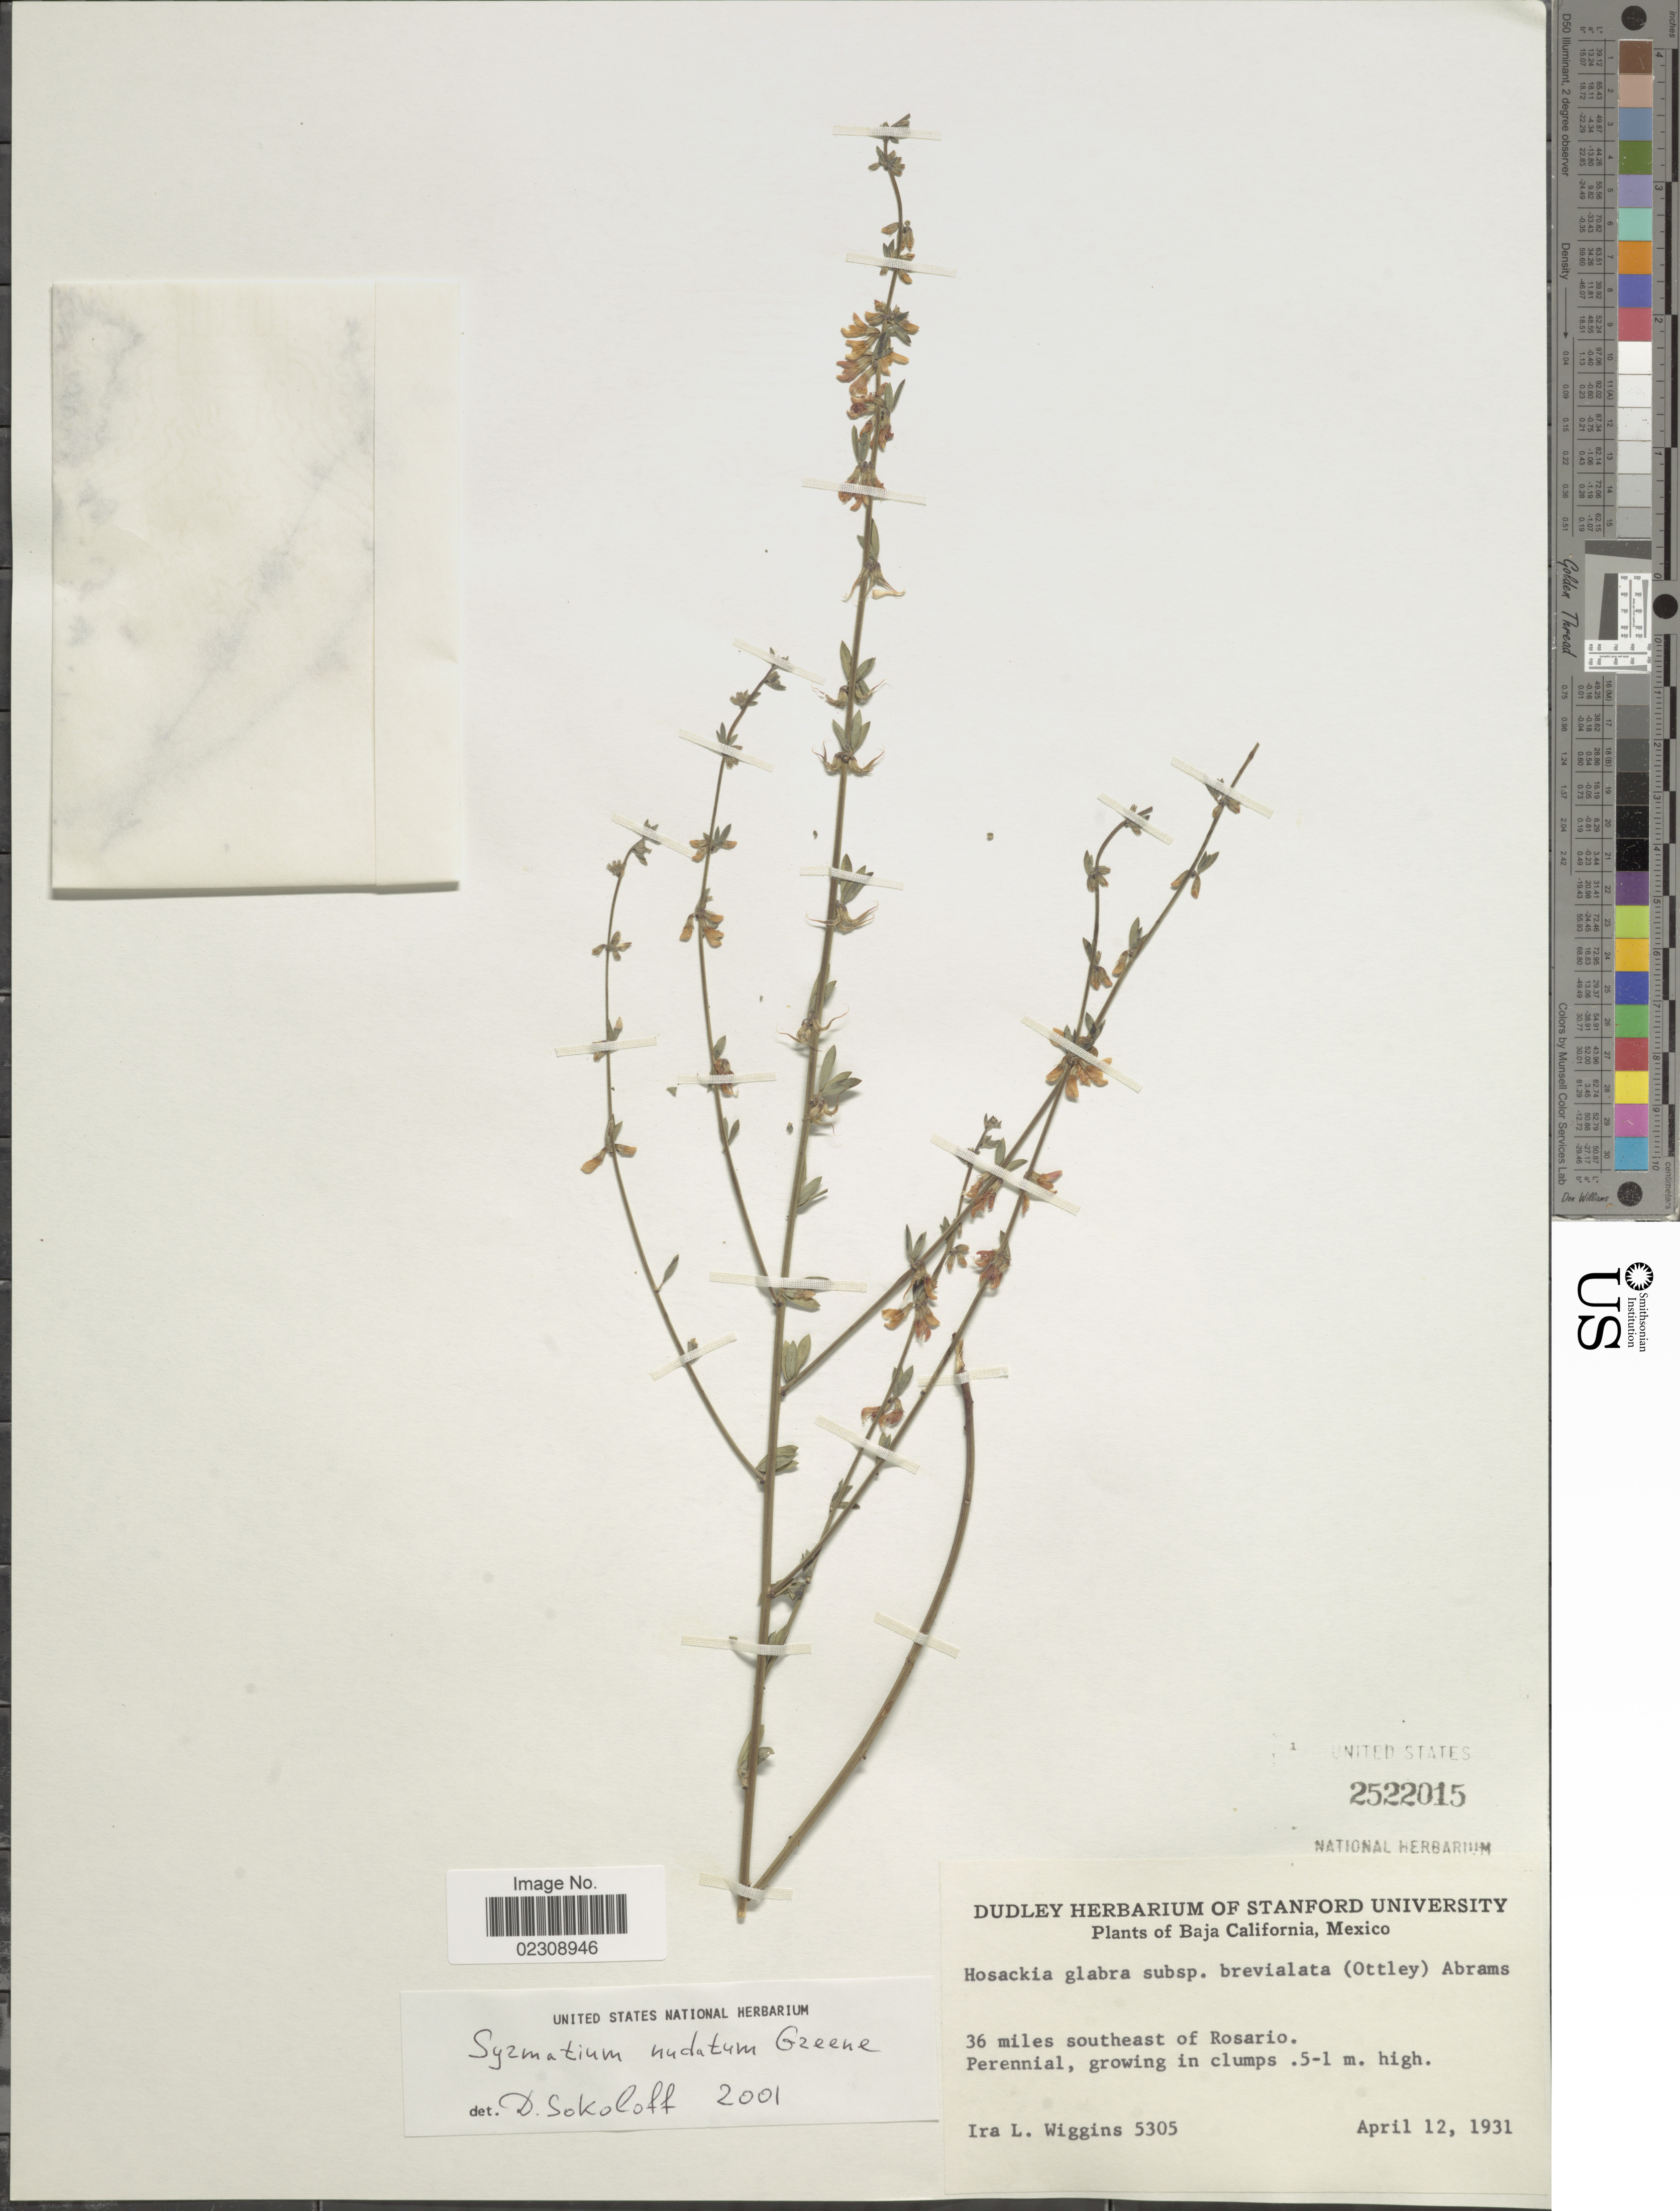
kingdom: Plantae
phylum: Tracheophyta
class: Magnoliopsida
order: Fabales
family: Fabaceae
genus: Syrmatium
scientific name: Syrmatium nudatum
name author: Greene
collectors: I. L. Wiggins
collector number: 5305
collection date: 1931-04-12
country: Mexico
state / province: Baja California Norte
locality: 36 miles southeast of Rosario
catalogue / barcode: US 2522015